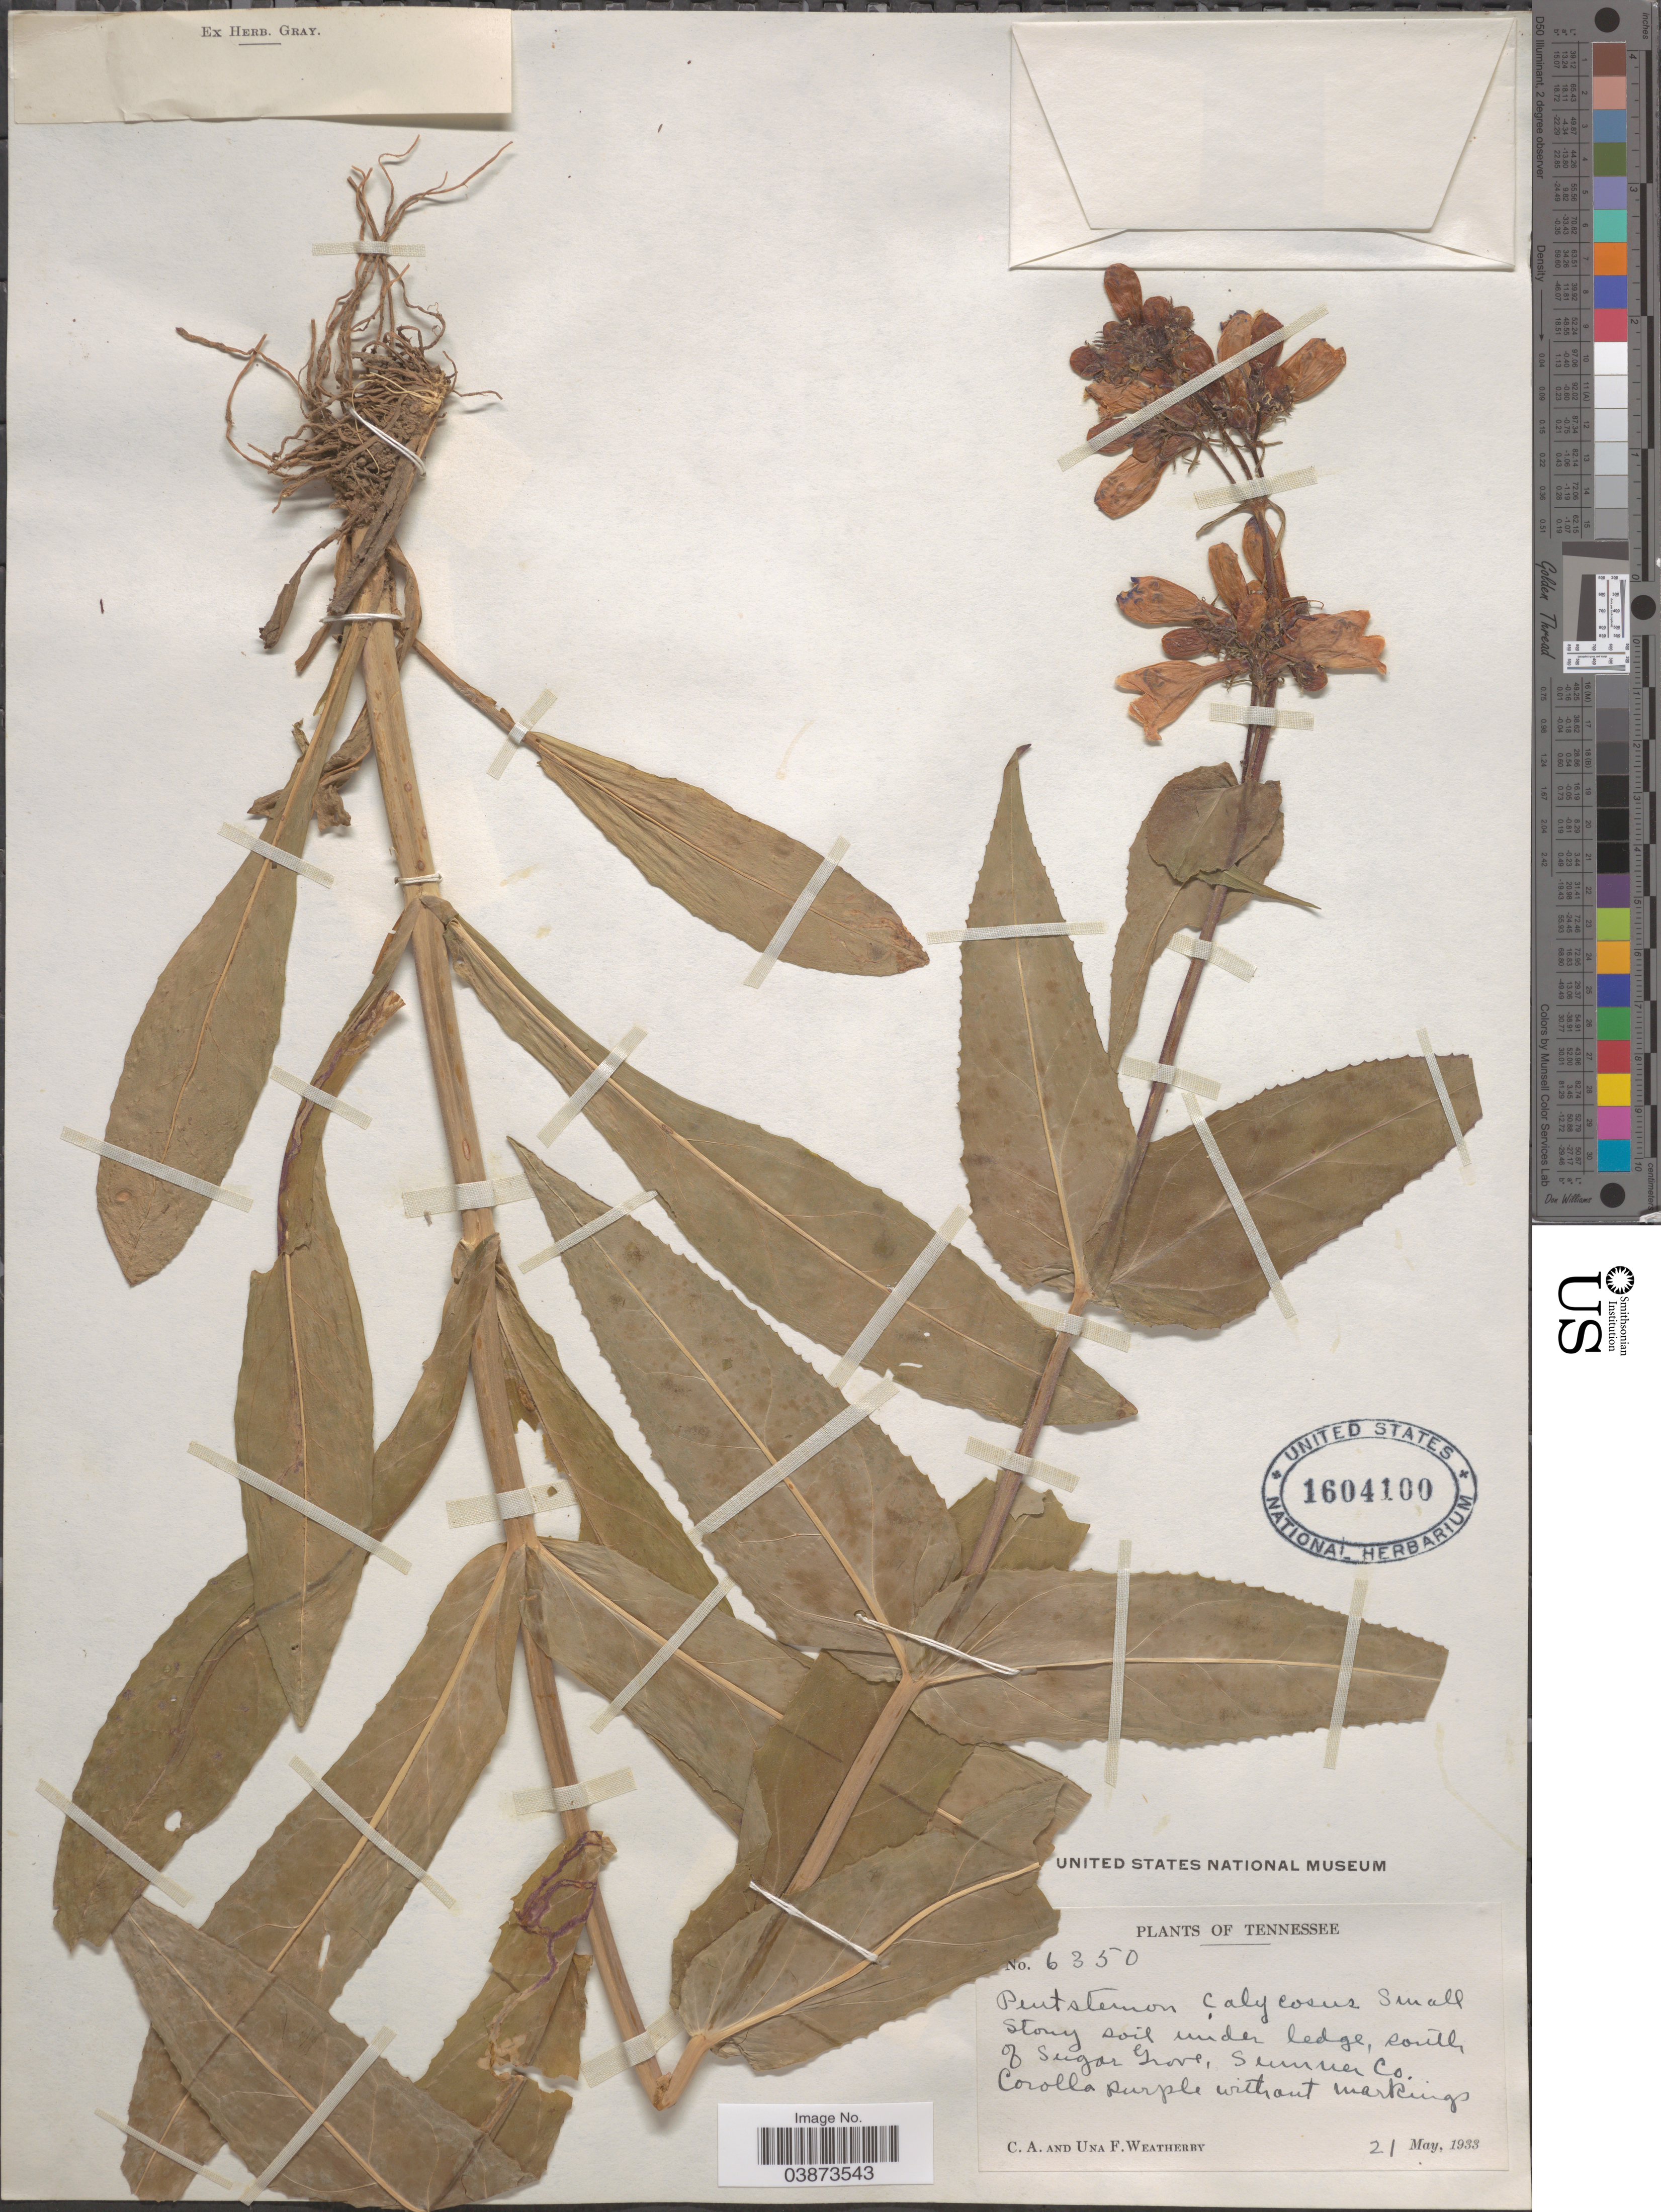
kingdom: Plantae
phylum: Tracheophyta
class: Magnoliopsida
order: Lamiales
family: Plantaginaceae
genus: Penstemon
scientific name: Penstemon calycosus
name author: Small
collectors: C. A. Weatherby & U. Weatherby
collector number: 6350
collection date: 1933-05-21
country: United States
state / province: Tennessee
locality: South of Sugar Grove, Summer Co.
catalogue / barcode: US 1604100